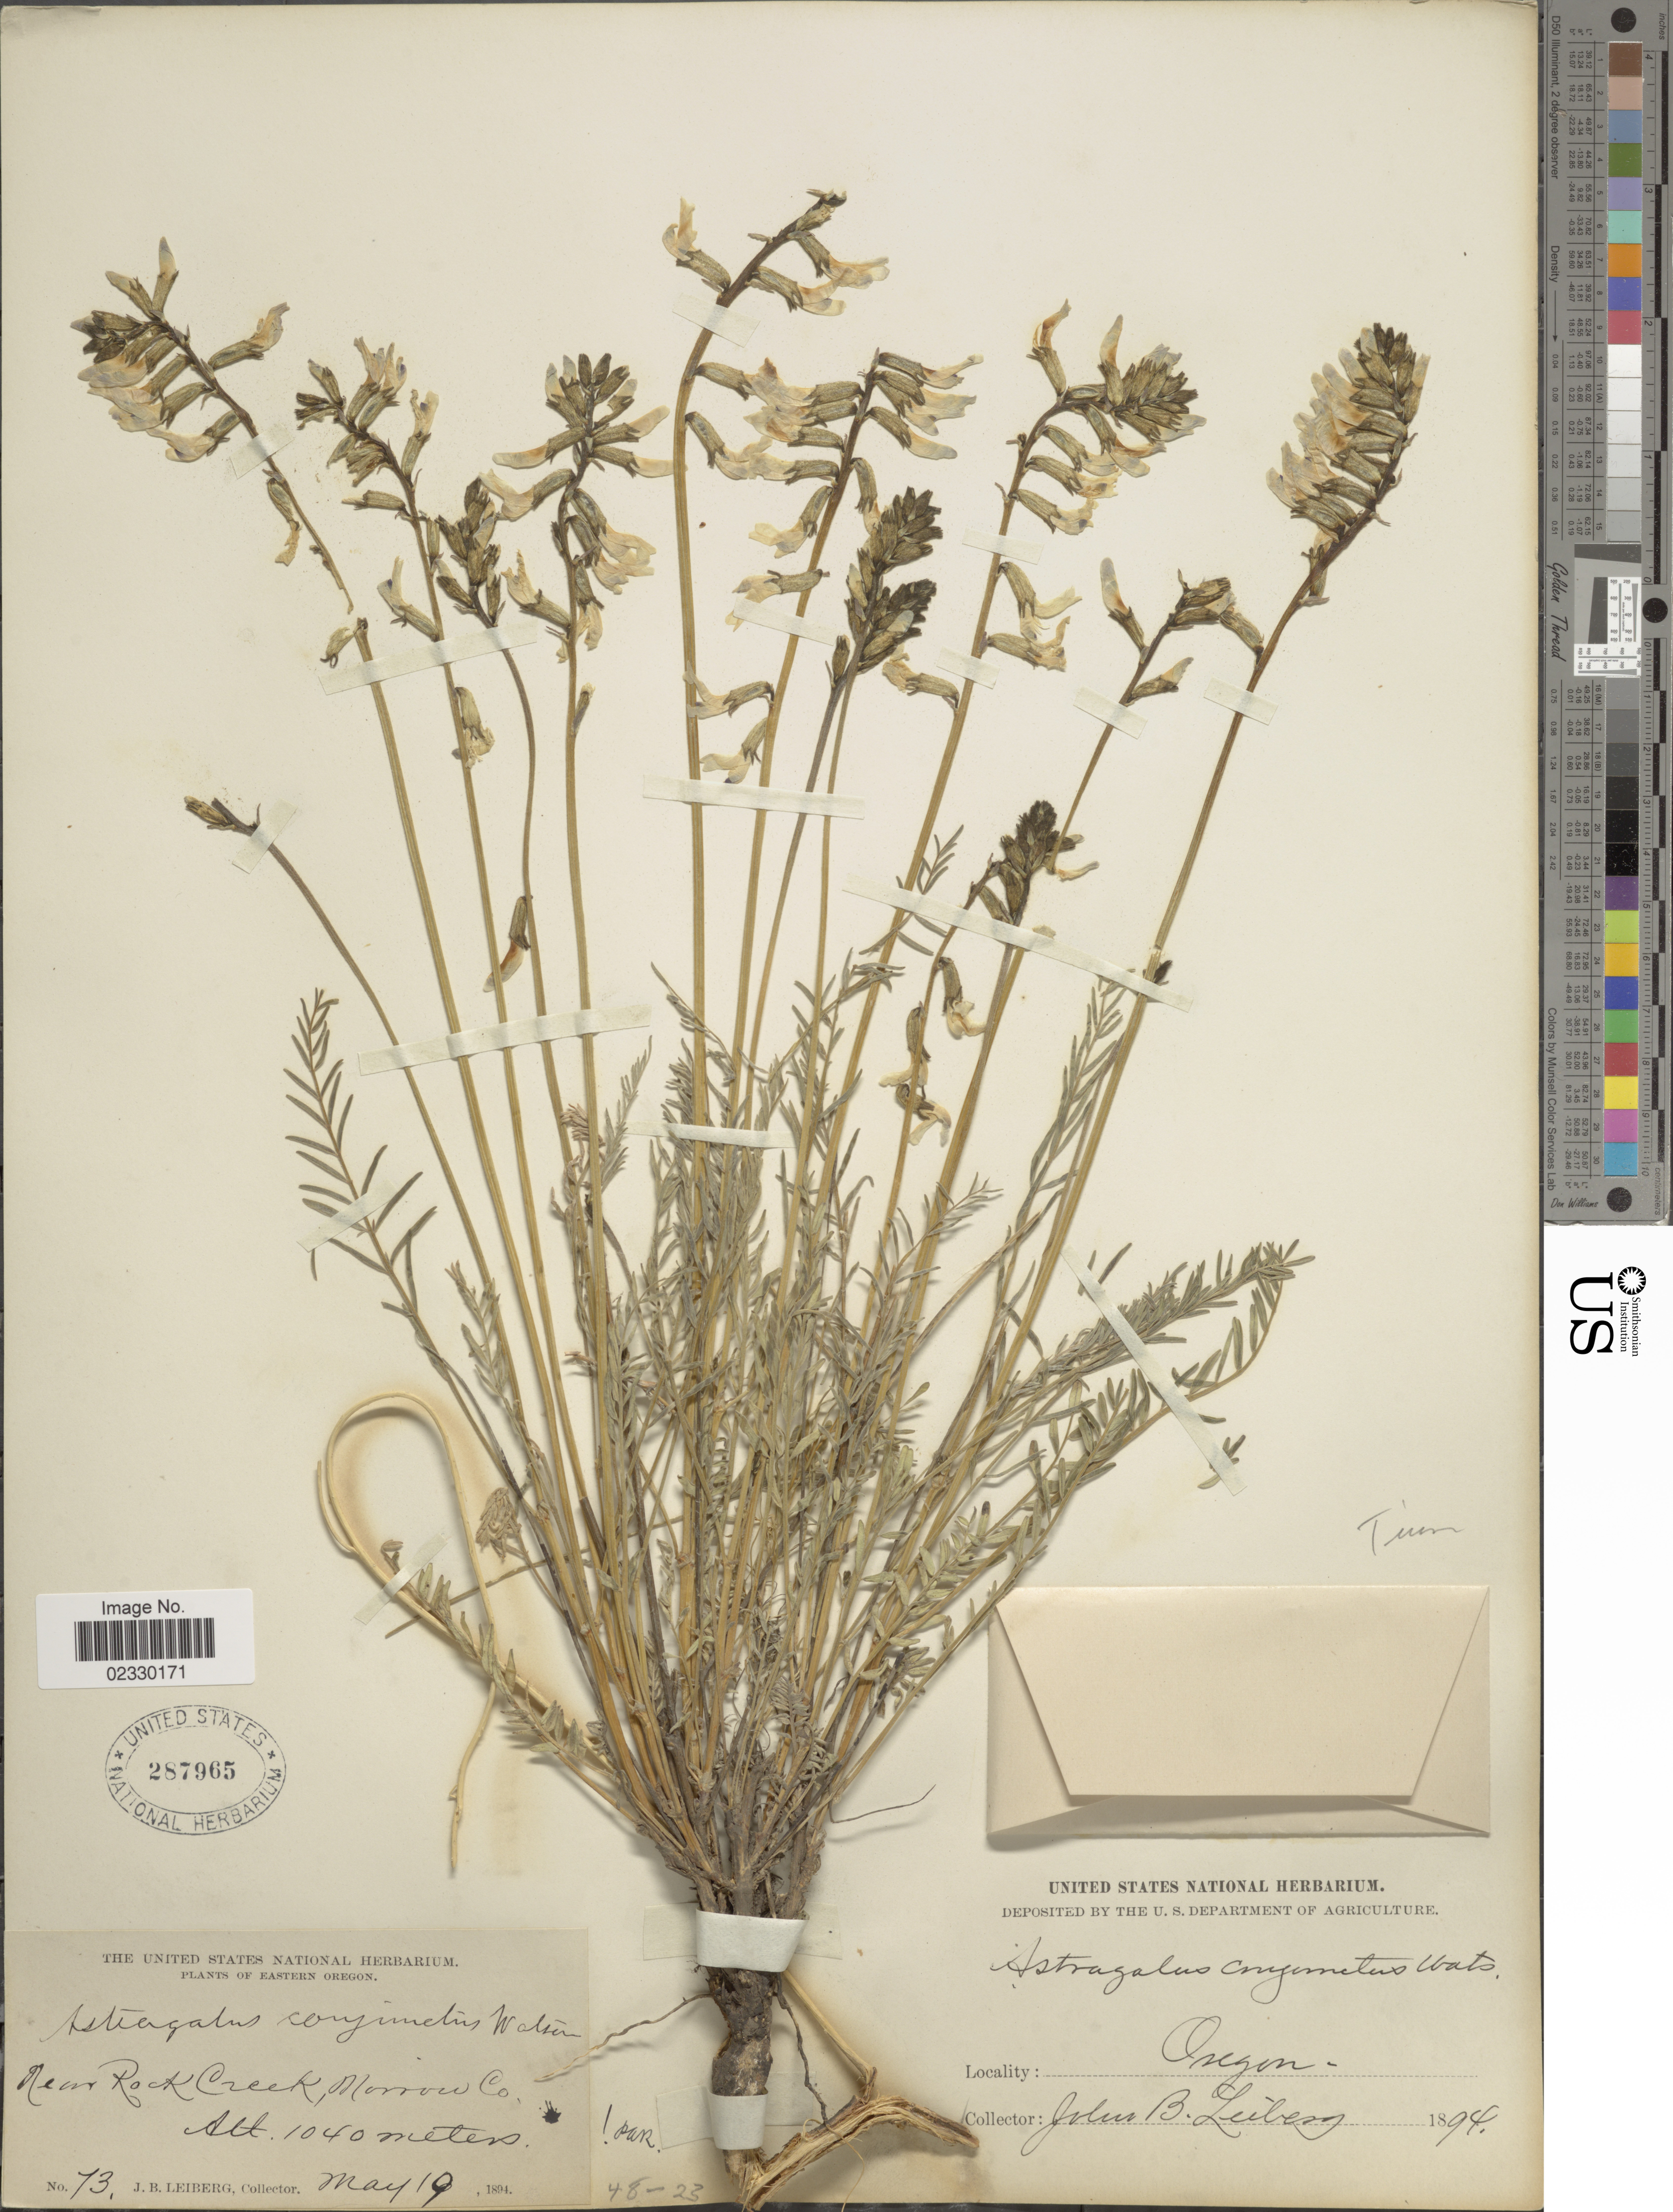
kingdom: Plantae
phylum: Tracheophyta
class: Magnoliopsida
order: Fabales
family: Fabaceae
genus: Astragalus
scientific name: Astragalus conjunctus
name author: S. Watson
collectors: J. B. Leiberg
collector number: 73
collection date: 1894-05-19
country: United States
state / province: Oregon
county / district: Morrow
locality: Eastern Oregon, Near Rock Creek, Morrow Co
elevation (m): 1040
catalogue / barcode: US 287965